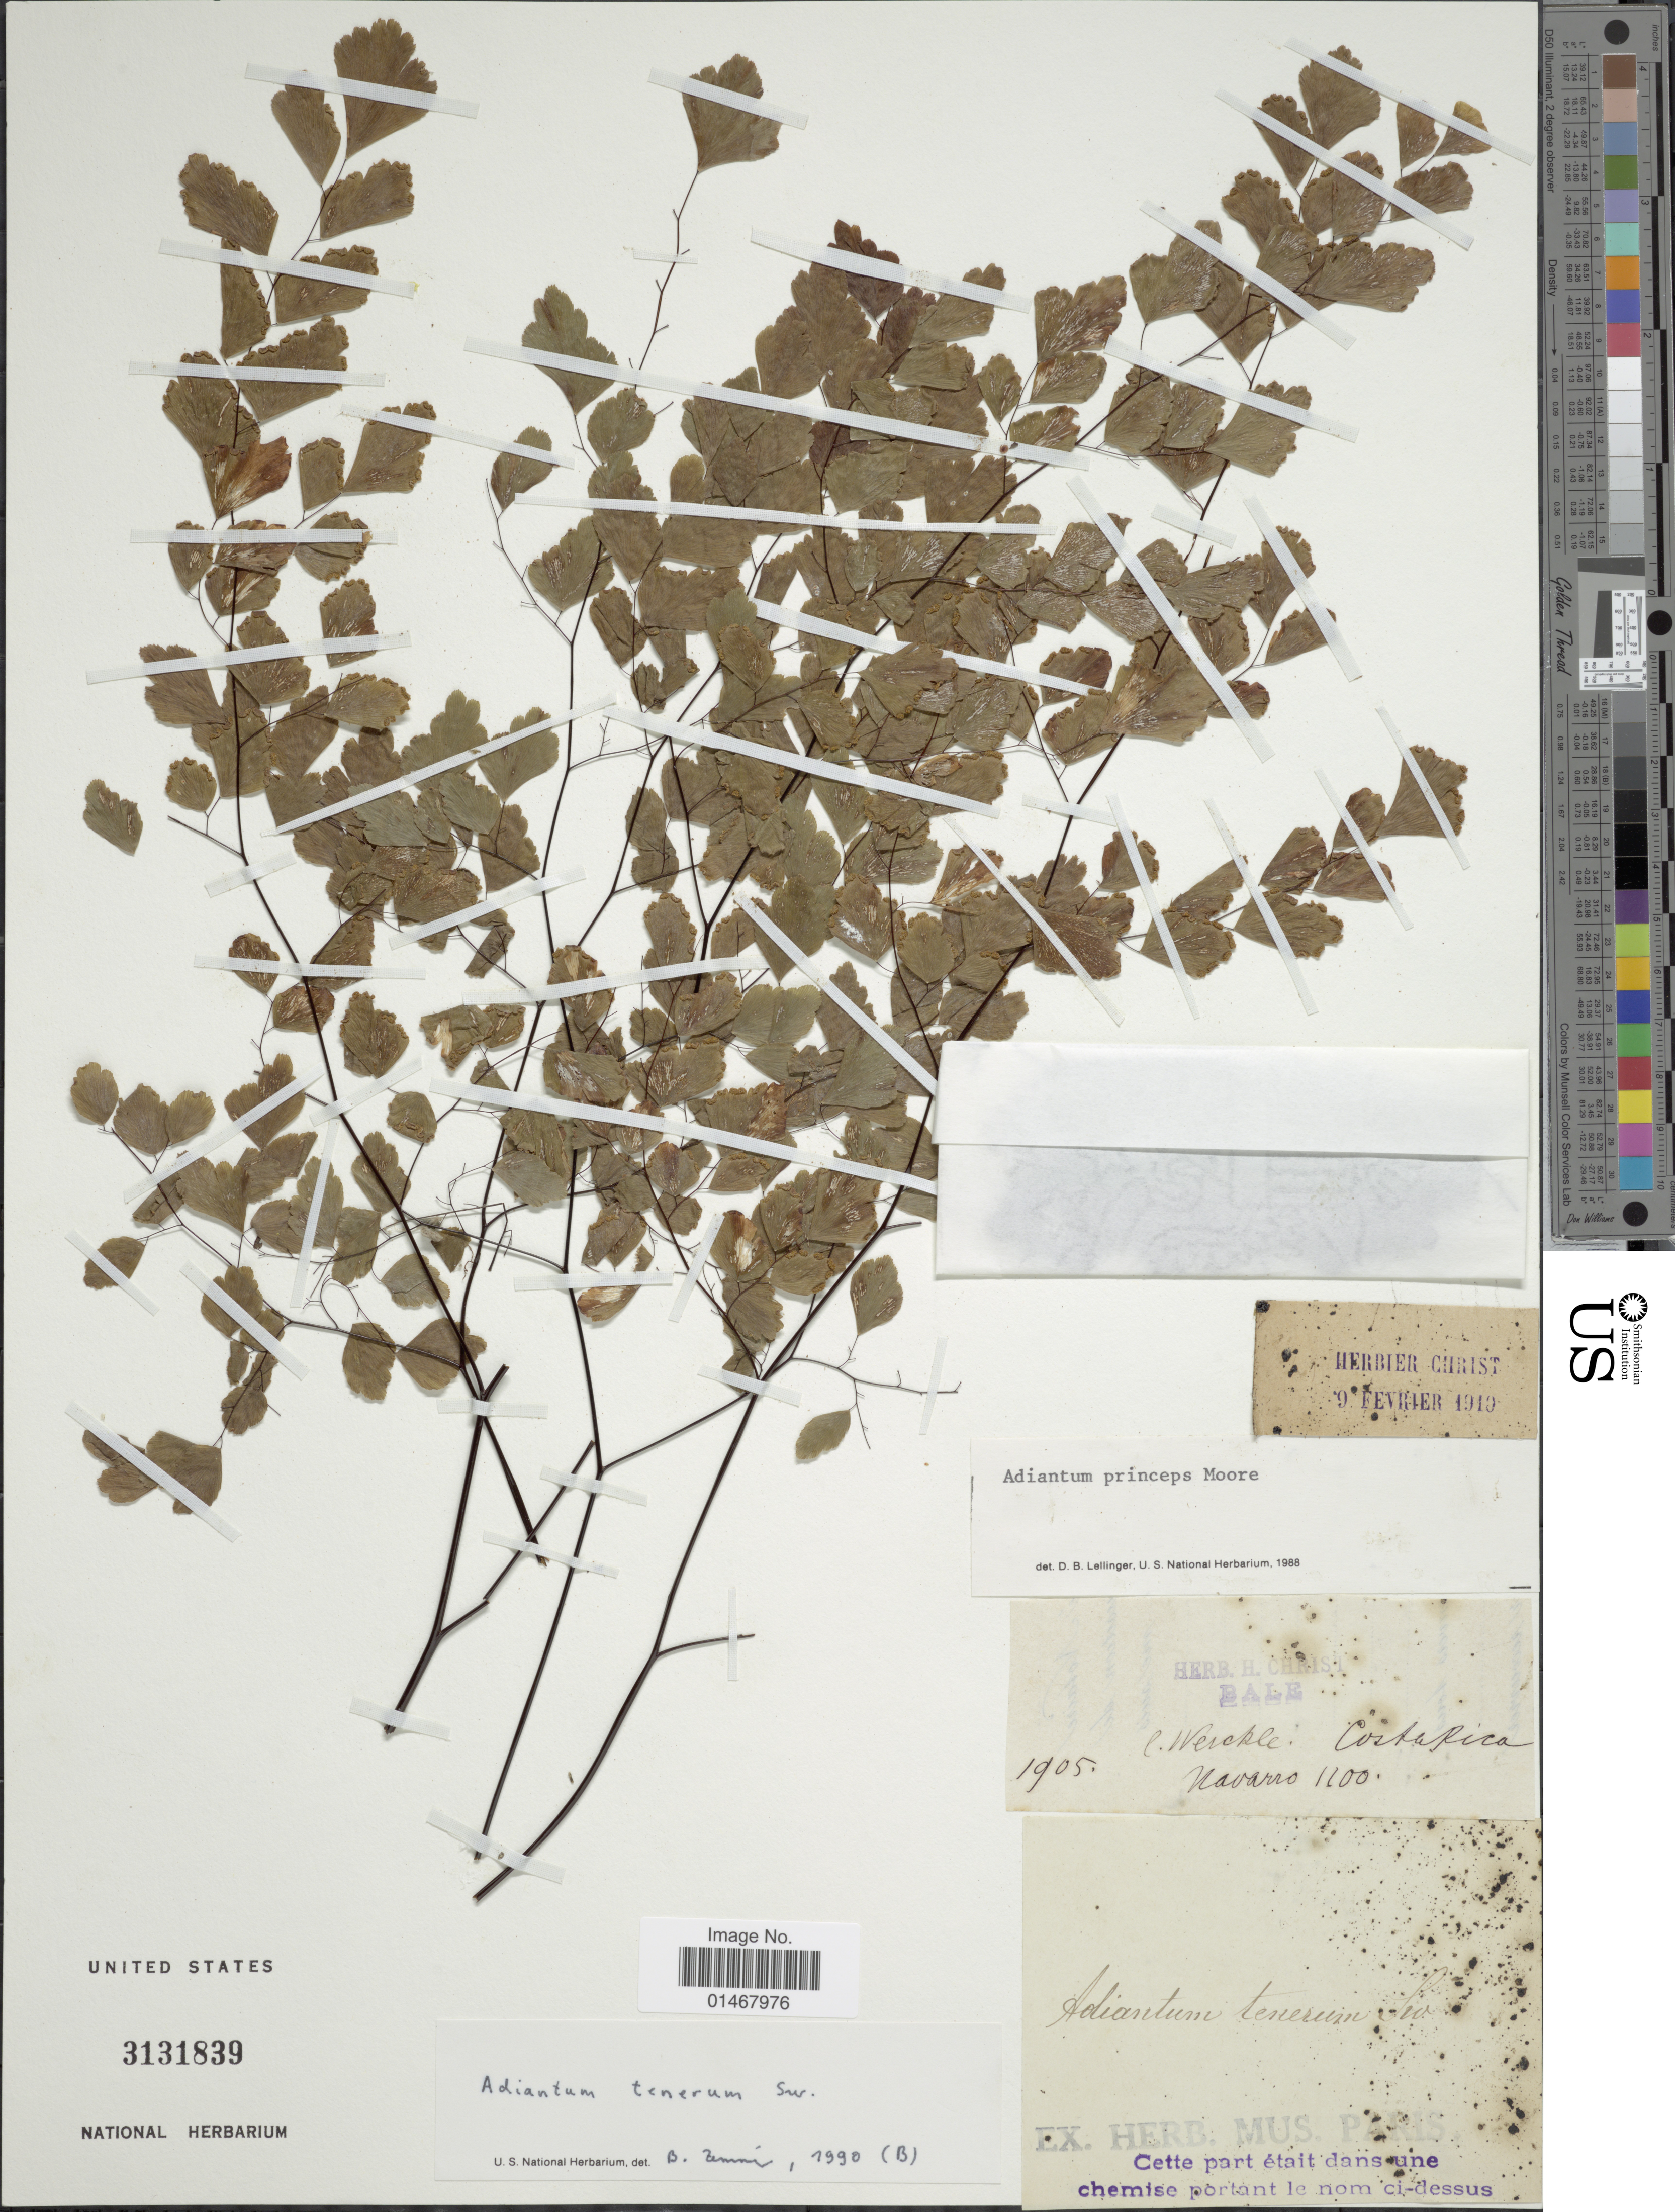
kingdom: Plantae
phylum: Tracheophyta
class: Polypodiopsida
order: Polypodiales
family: Pteridaceae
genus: Adiantum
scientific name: Adiantum tenerum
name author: Sw.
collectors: C. C Wercklé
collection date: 1905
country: Costa Rica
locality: Navarro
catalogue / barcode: US 3131839